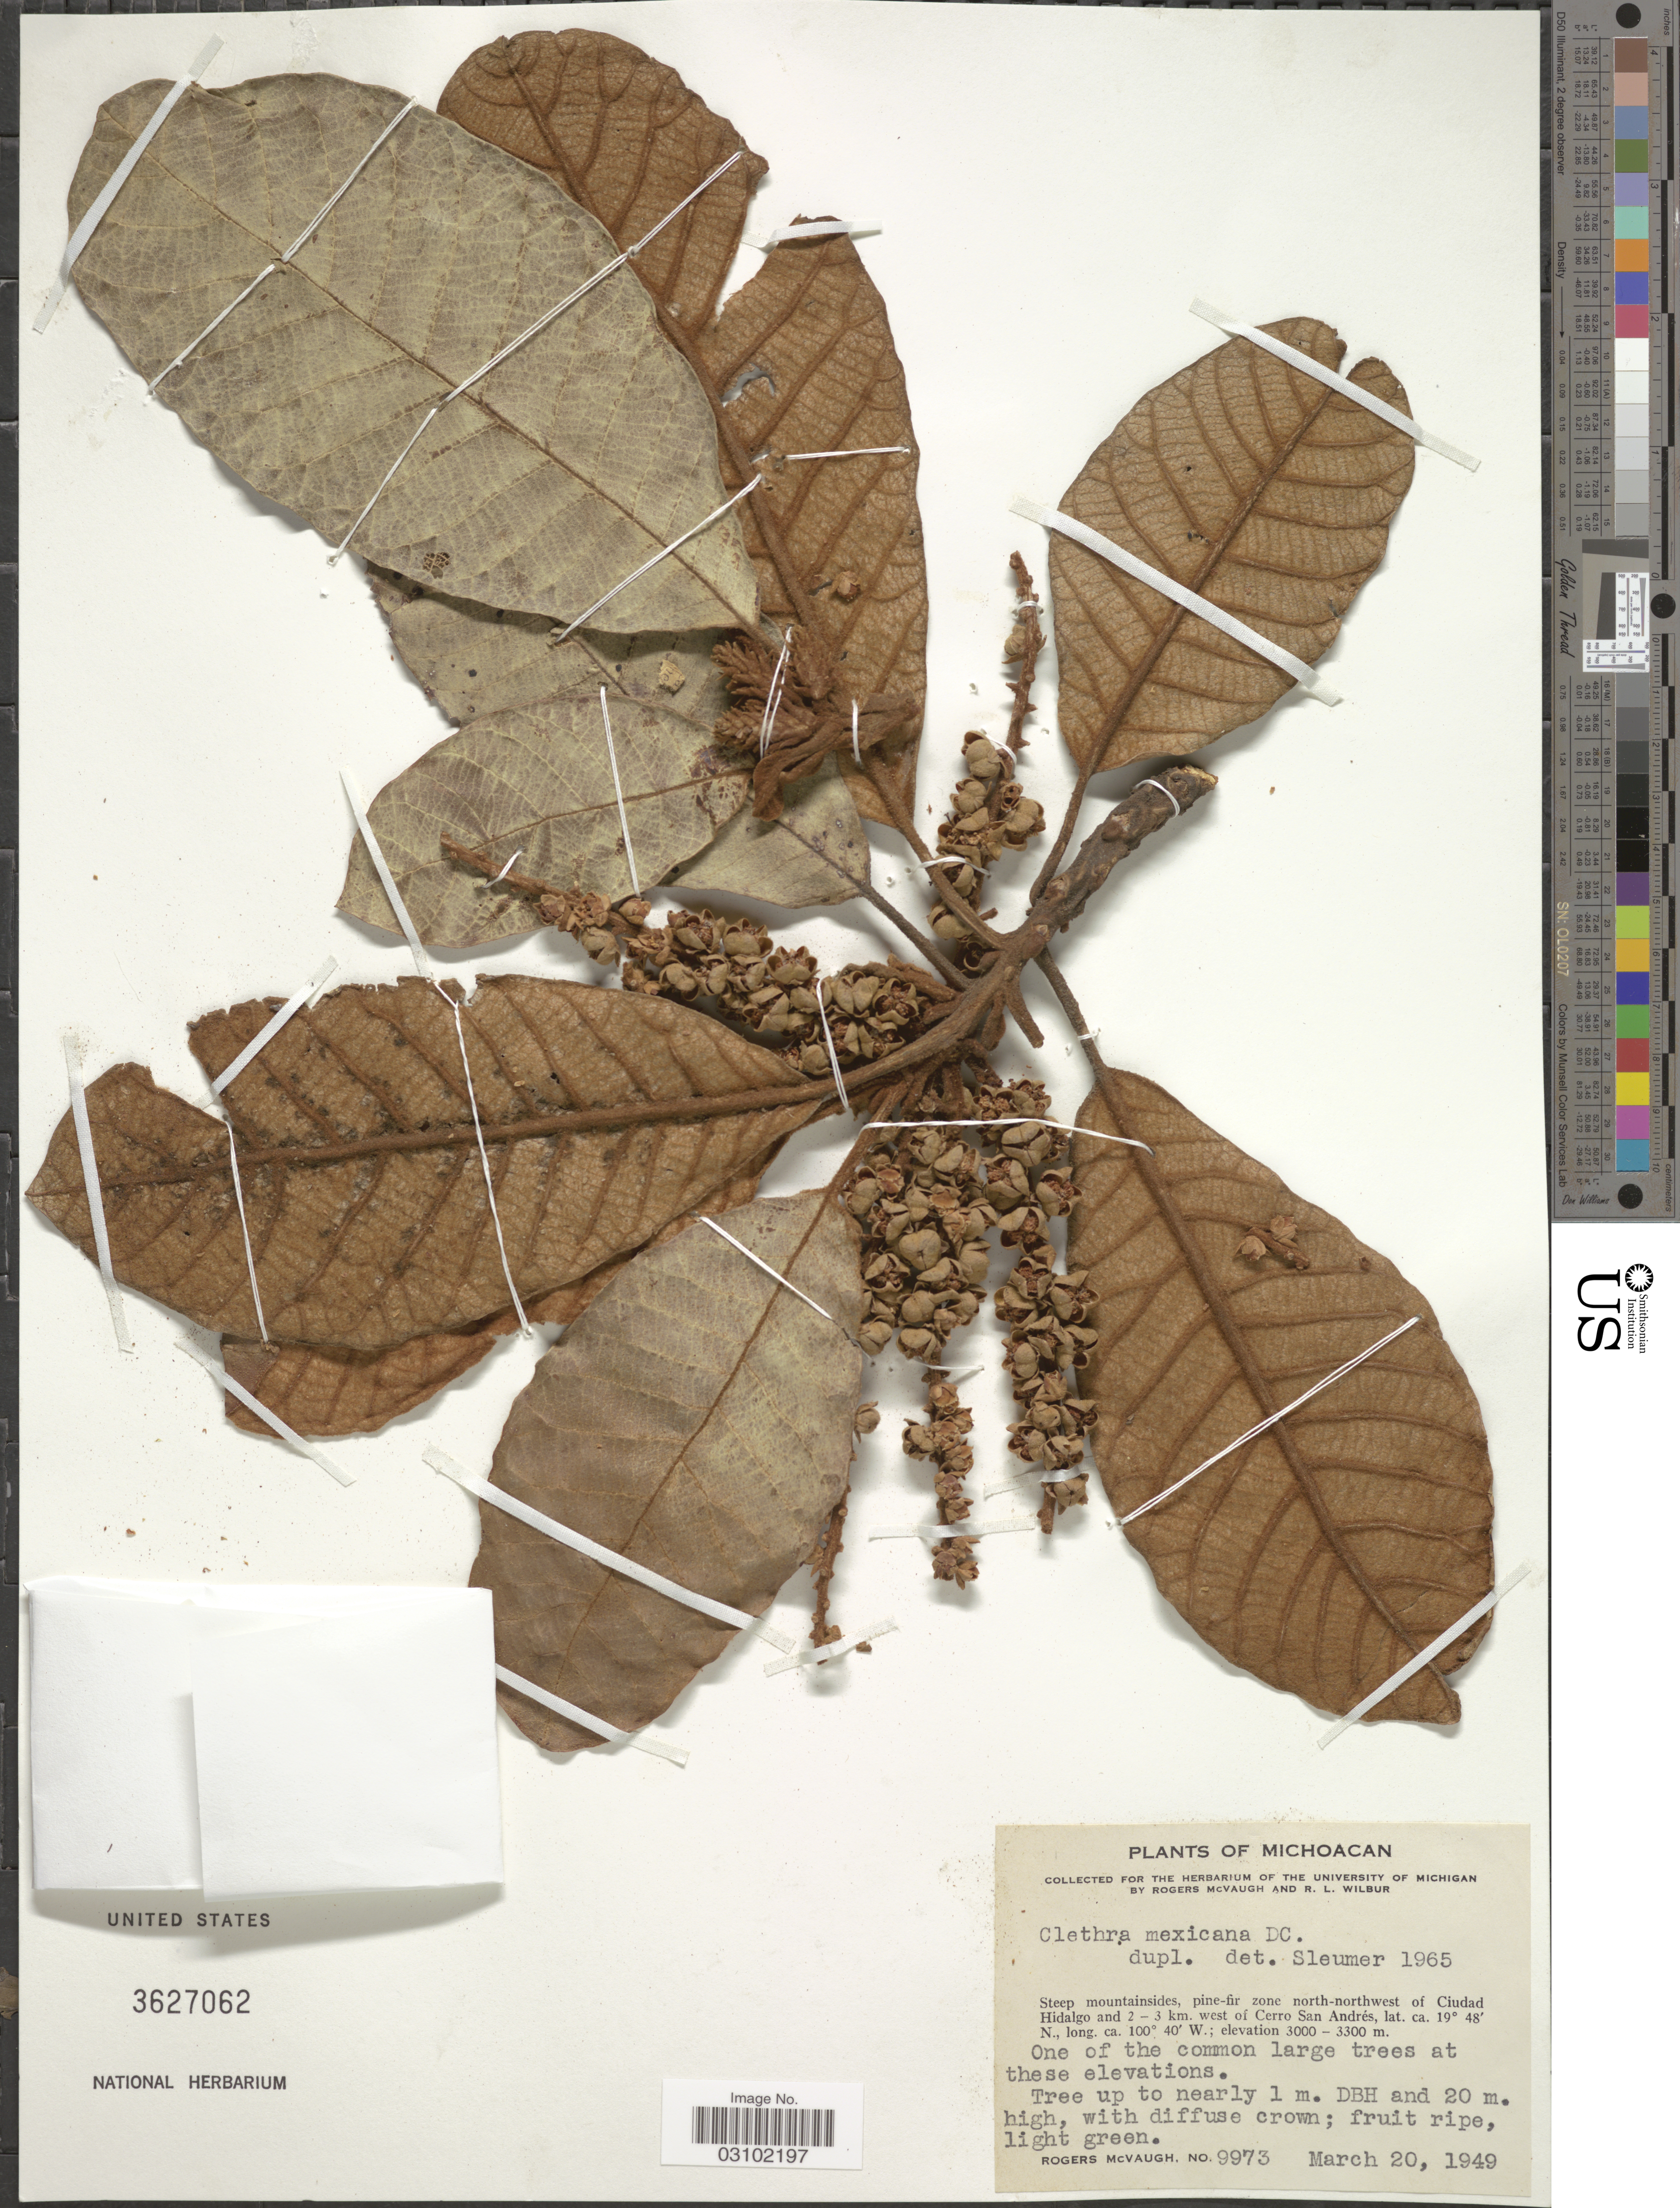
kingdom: Plantae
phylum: Tracheophyta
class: Magnoliopsida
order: Ericales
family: Clethraceae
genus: Clethra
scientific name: Clethra mexicana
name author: A. DC.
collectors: R. McVaugh & R. L. Wilbur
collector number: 9973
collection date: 1949-03-20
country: Mexico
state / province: Michoacán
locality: Steep mountainsides, pine-fir zone north-northwest of Ciudad Hidalgo and 2 - 3 km. west of Cerro San Andrés.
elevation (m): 3000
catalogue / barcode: US 3627062